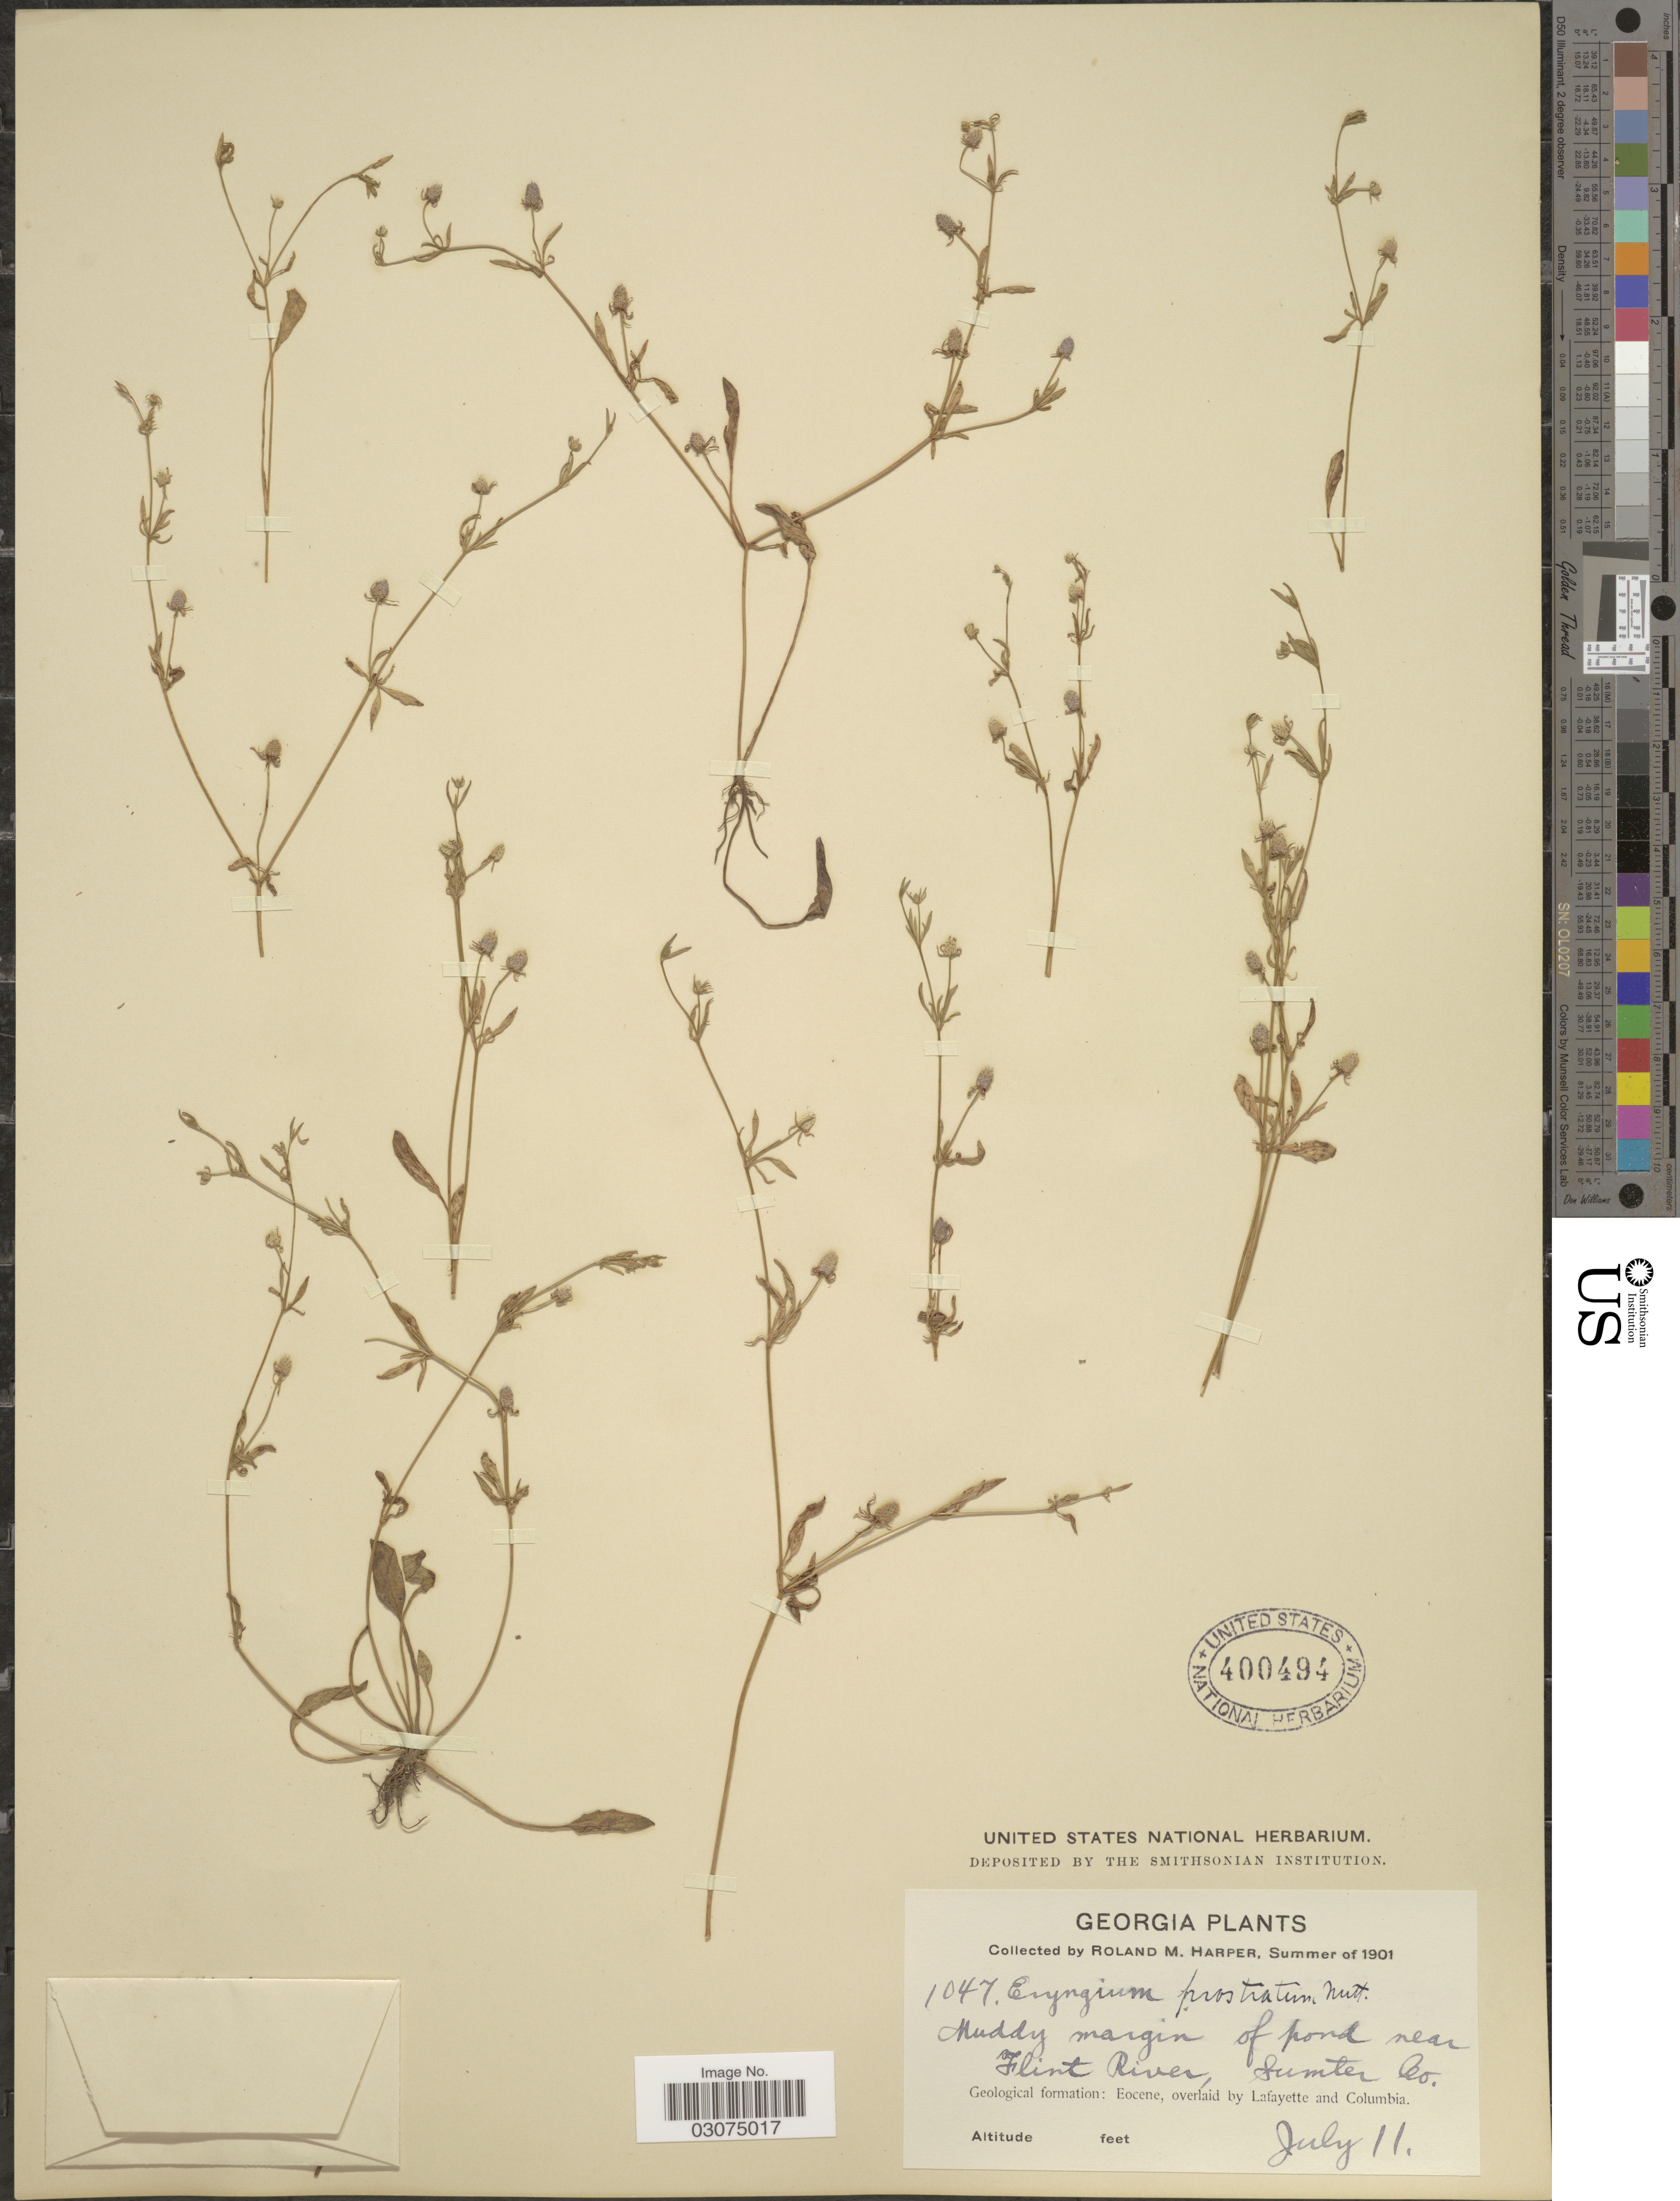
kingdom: Plantae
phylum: Tracheophyta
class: Magnoliopsida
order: Apiales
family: Apiaceae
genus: Eryngium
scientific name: Eryngium prostratum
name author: Nutt. ex DC.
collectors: R. M. Harper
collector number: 1047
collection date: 1901-07-11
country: United States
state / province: Georgia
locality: Margin of pond near Flint River, Sumter Co. Geological formation: Eocene, overlaid by Lafayette and Columbia.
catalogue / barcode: US 400494